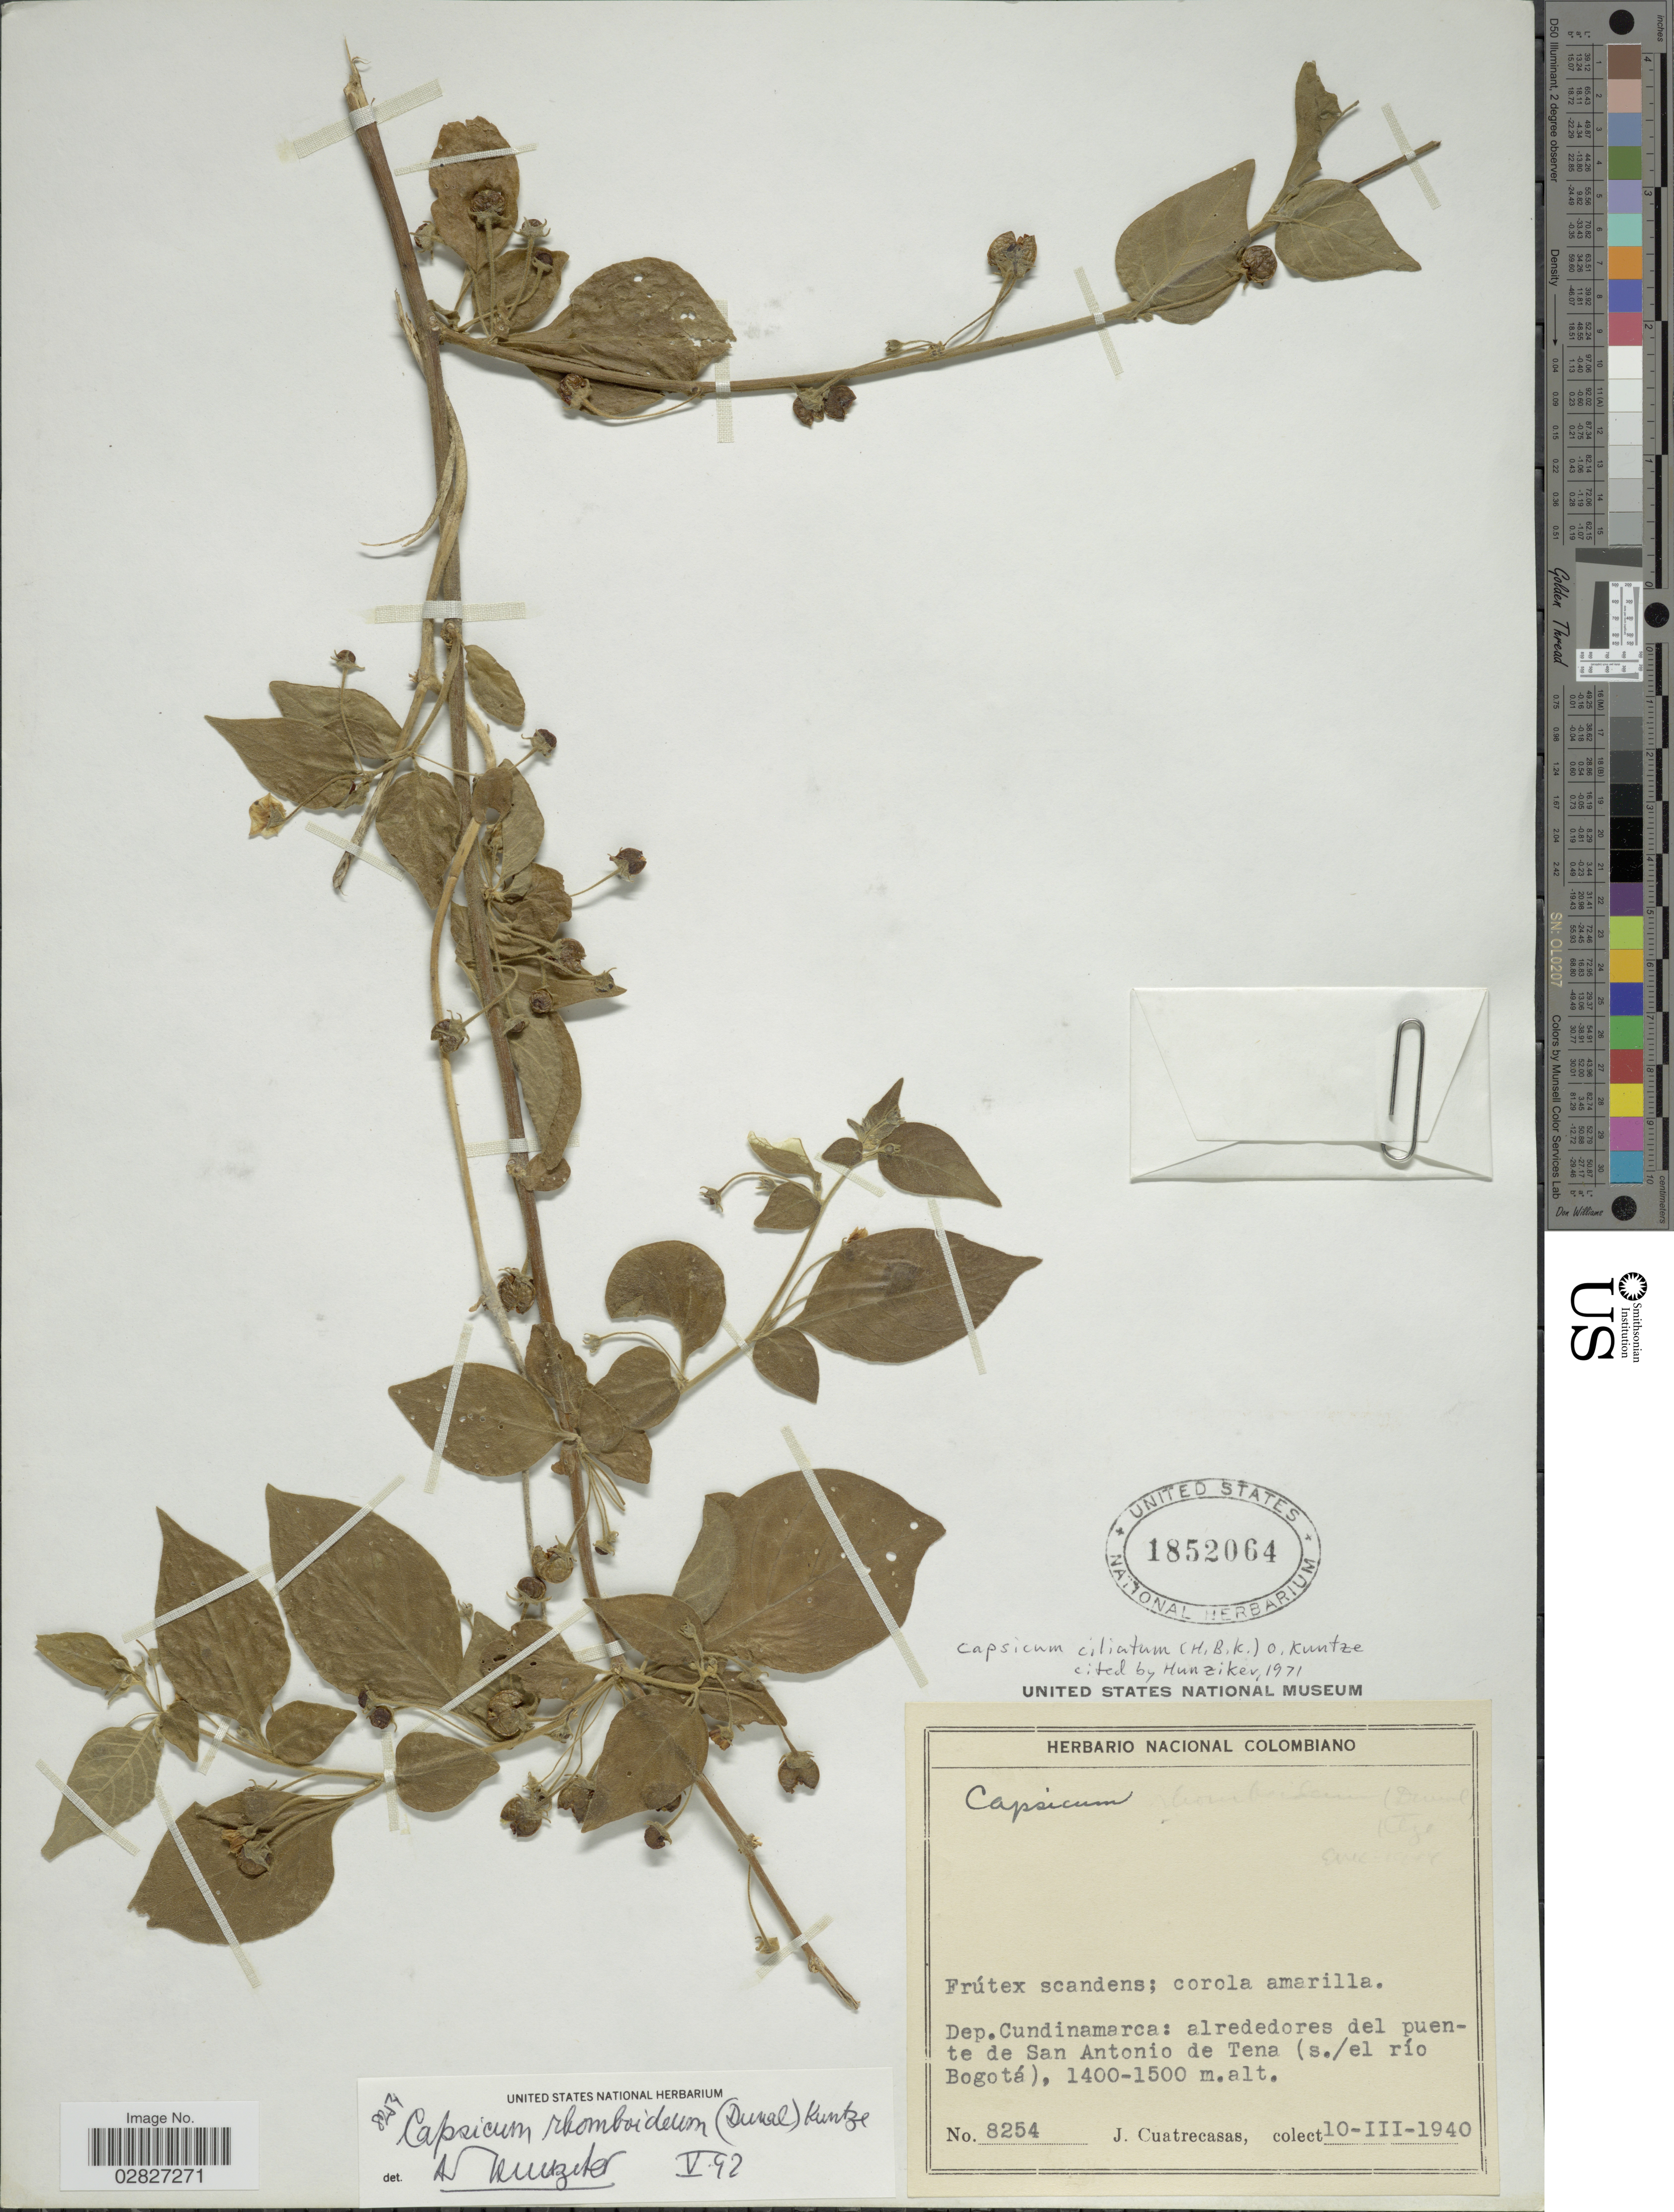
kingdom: Plantae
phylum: Tracheophyta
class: Magnoliopsida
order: Solanales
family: Solanaceae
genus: Capsicum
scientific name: Capsicum rhomboideum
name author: (Humb. & Bonpl. ex Dunal) Kuntze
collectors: J. Cuatrecasas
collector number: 8254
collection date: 1940-03-10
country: Colombia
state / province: Cundinamarca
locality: Dep. Cundinamarca: alrededores del puente de San Antonio de Tena (s./el río Bogotá).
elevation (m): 1400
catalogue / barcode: US 1852064